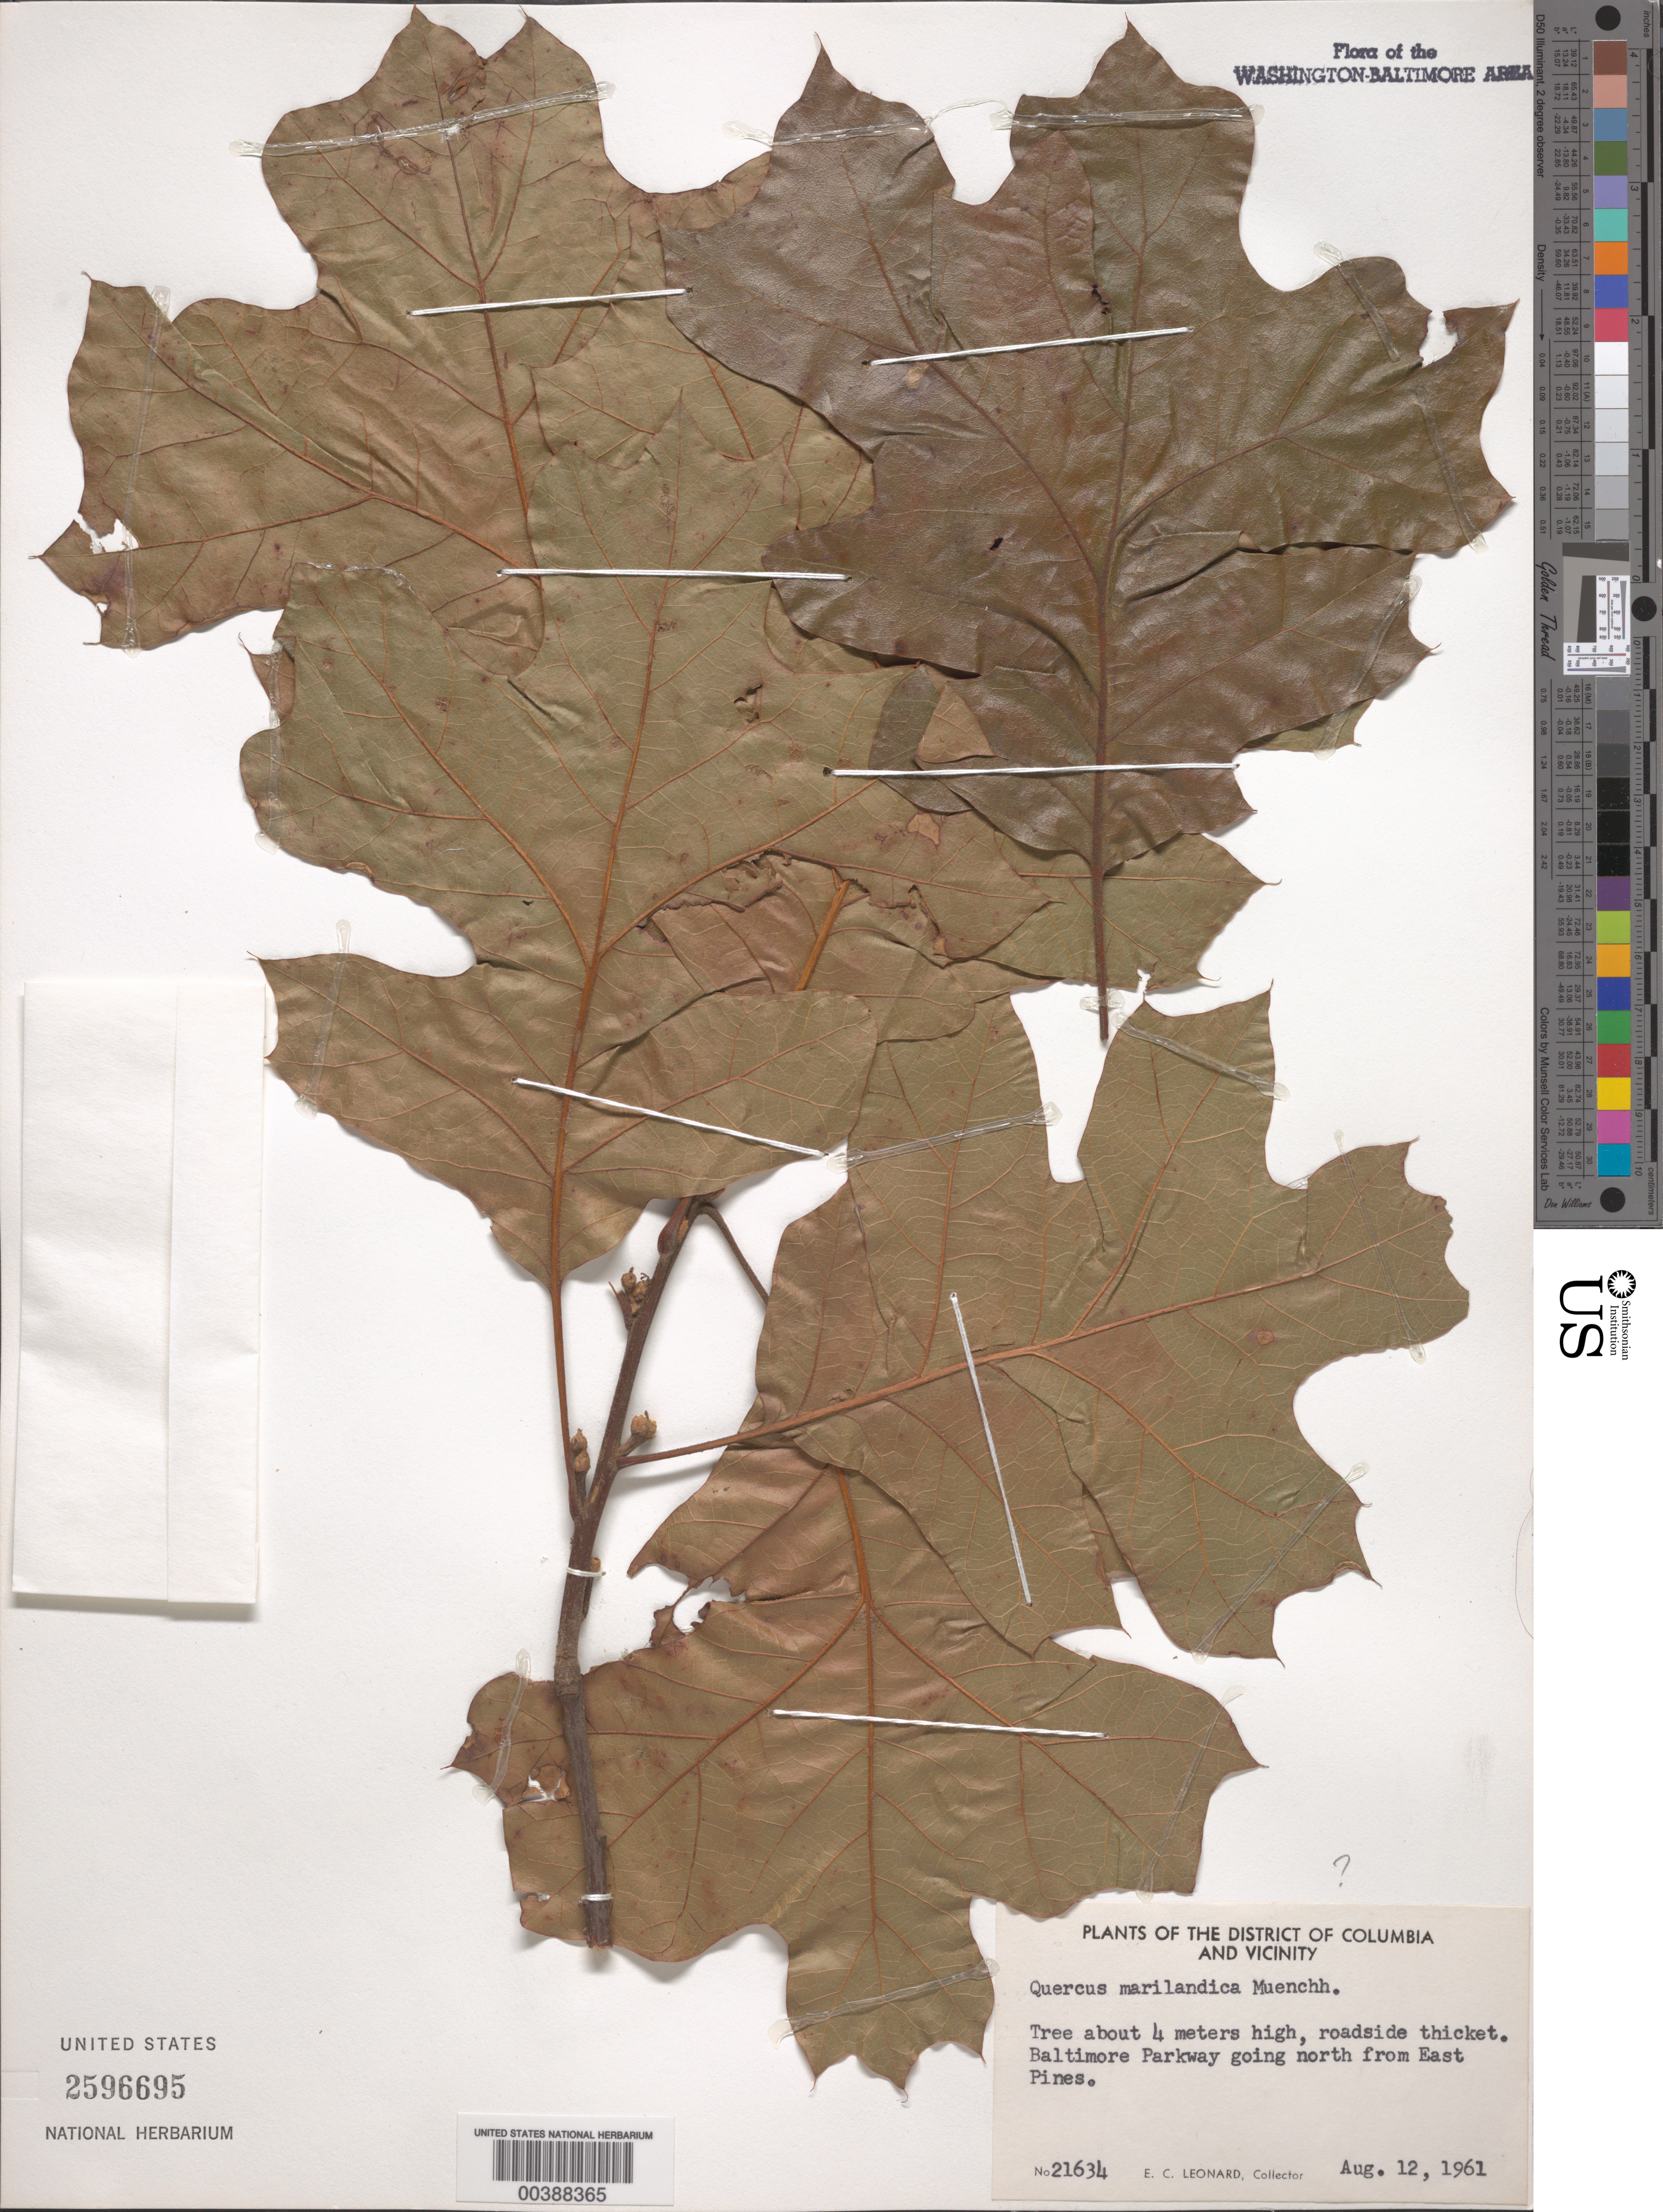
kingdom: Plantae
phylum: Tracheophyta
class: Magnoliopsida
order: Fagales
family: Fagaceae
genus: Quercus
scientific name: Quercus marilandica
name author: (L.) Münchh.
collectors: E. C. Leonard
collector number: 21634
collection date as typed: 12 Aug 1961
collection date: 1961-08-12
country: United States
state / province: Maryland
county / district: Prince George's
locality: Baltimore Parkway, north from east Pines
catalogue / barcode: US 2596695